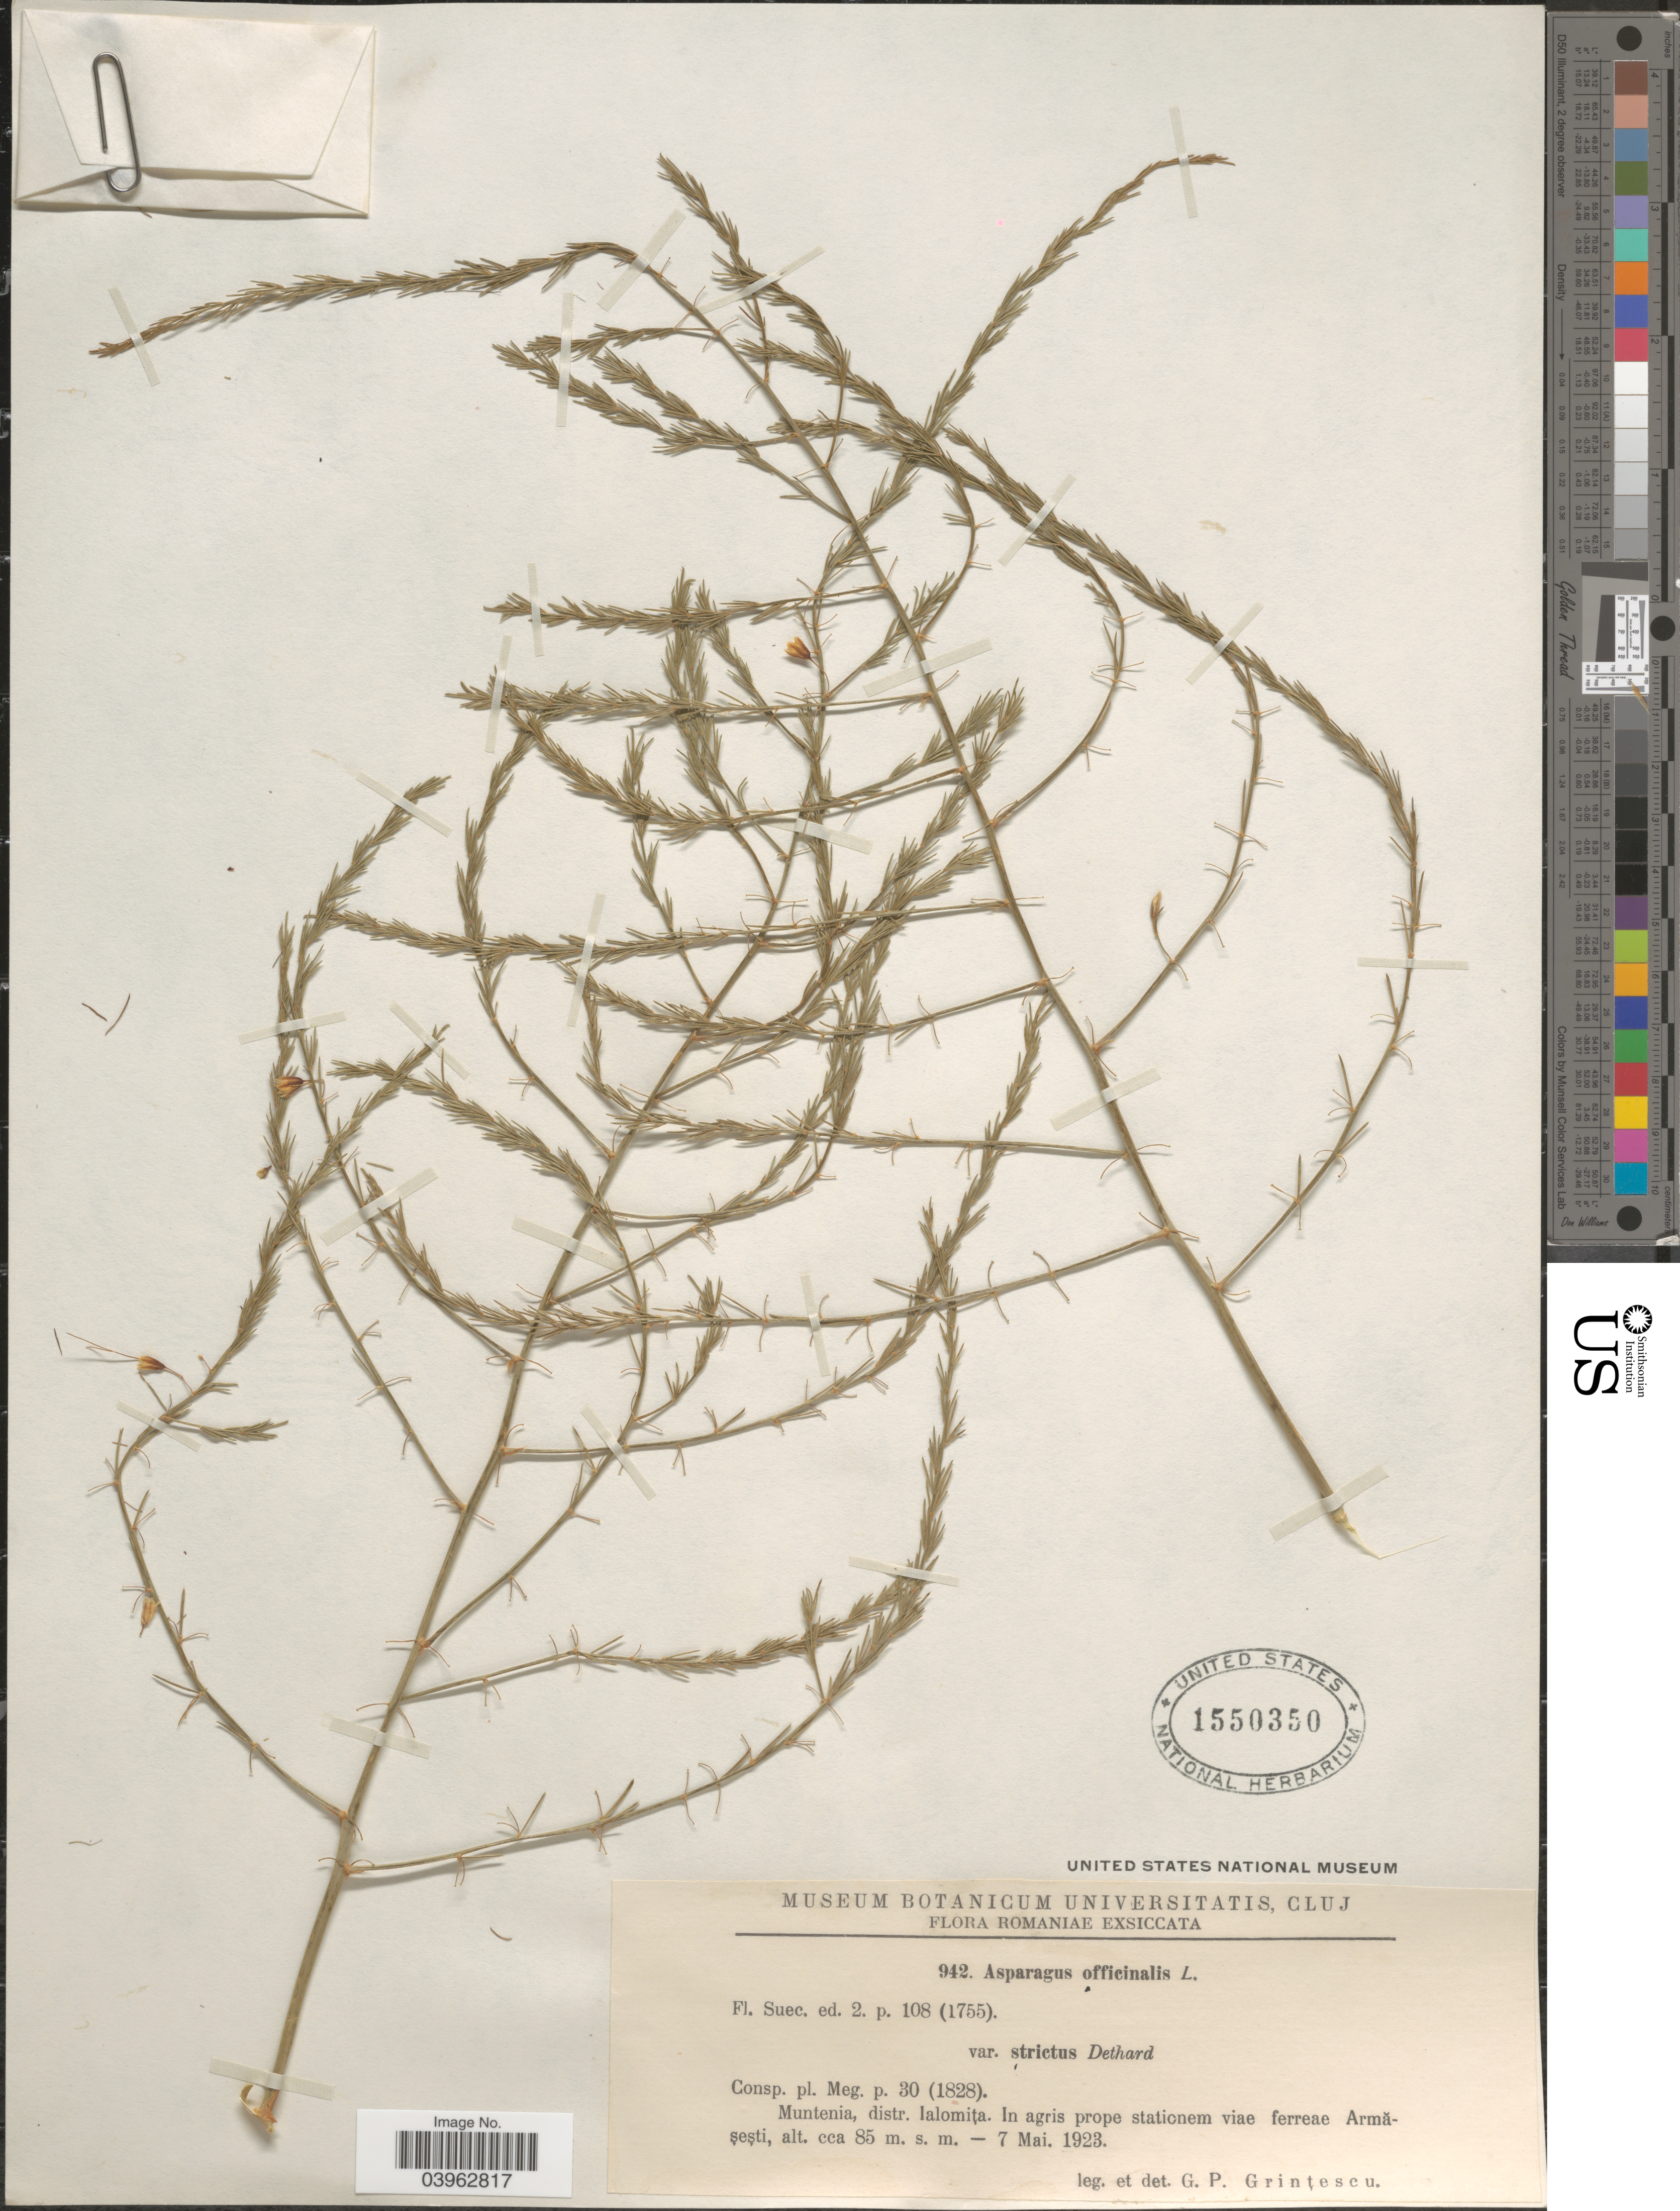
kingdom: Plantae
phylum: Tracheophyta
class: Liliopsida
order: Asparagales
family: Asparagaceae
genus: Asparagus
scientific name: Asparagus officinalis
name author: L.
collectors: G. Grintescu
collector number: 942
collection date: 1923-05-07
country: Romania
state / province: Ialomita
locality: Romaniae. Muntenia, distr. Ialomita. In agris prope stationem [interpreted] viae ferreae Armăşeşti.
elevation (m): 85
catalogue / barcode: US 1550350